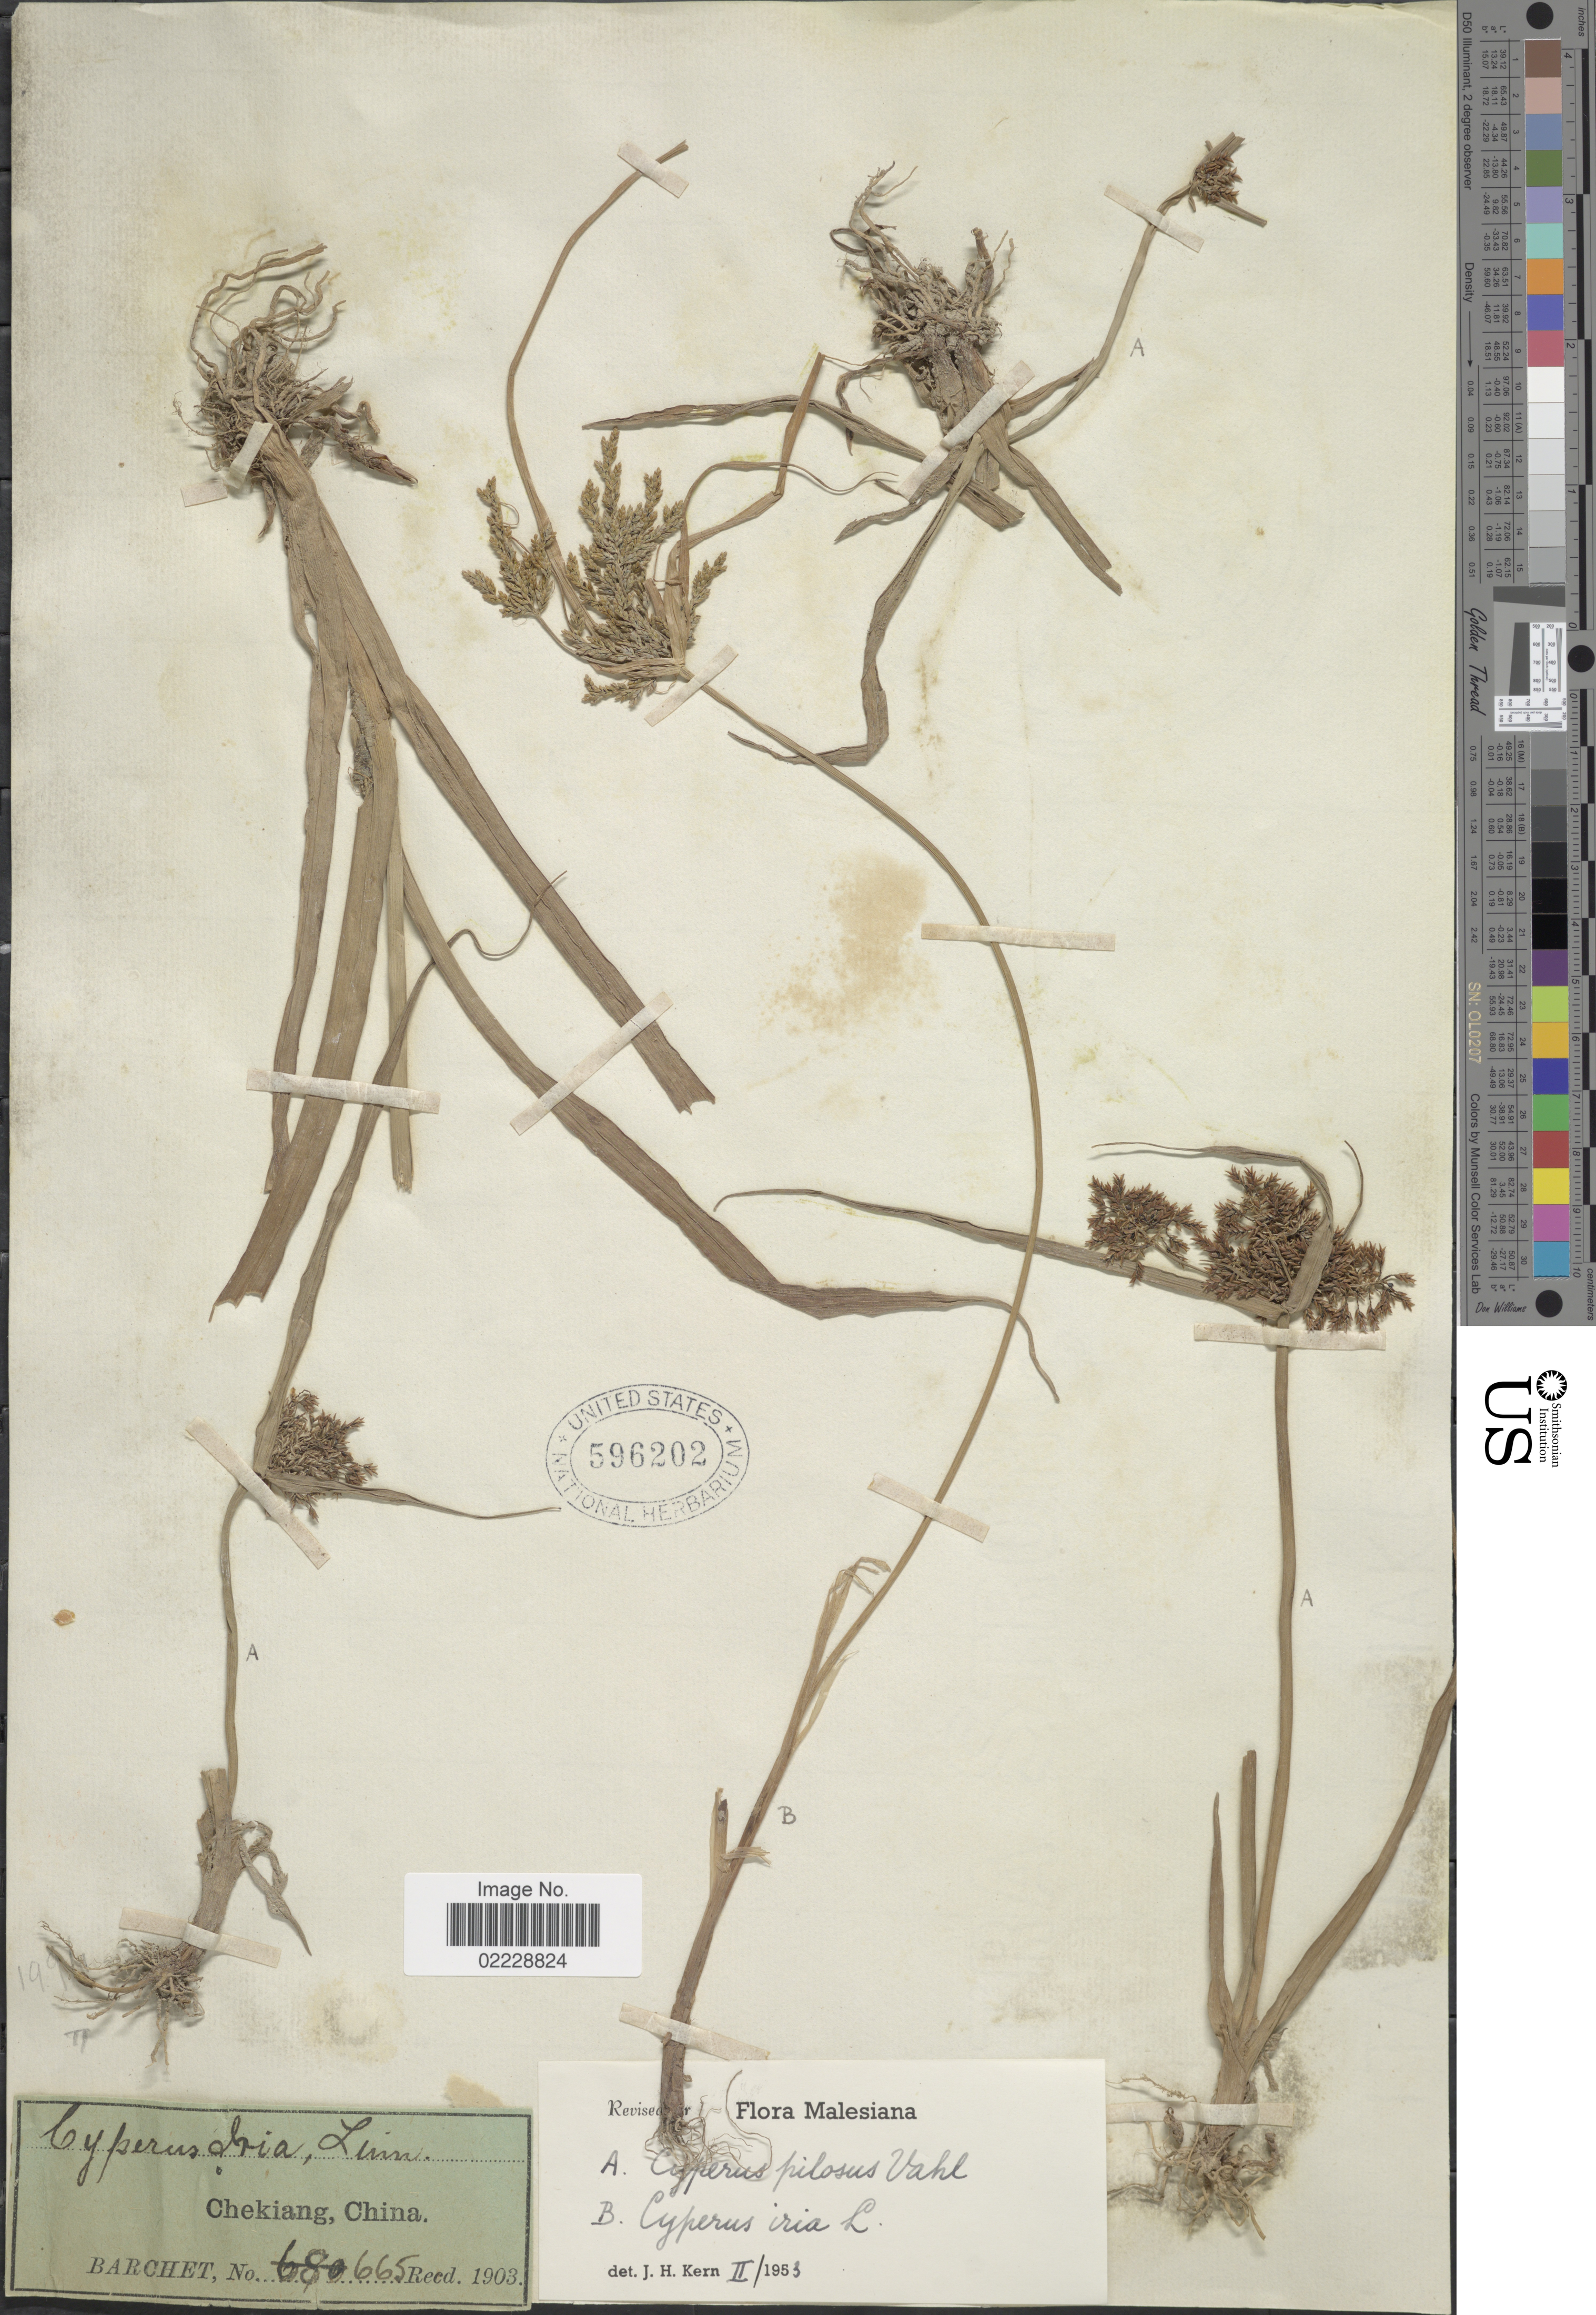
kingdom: Plantae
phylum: Tracheophyta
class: Liliopsida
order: Poales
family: Cyperaceae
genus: Cyperus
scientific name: Cyperus pilosus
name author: Vahl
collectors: Barchet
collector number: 665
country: China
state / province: Zhejiang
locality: Chekiang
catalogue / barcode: US 596202